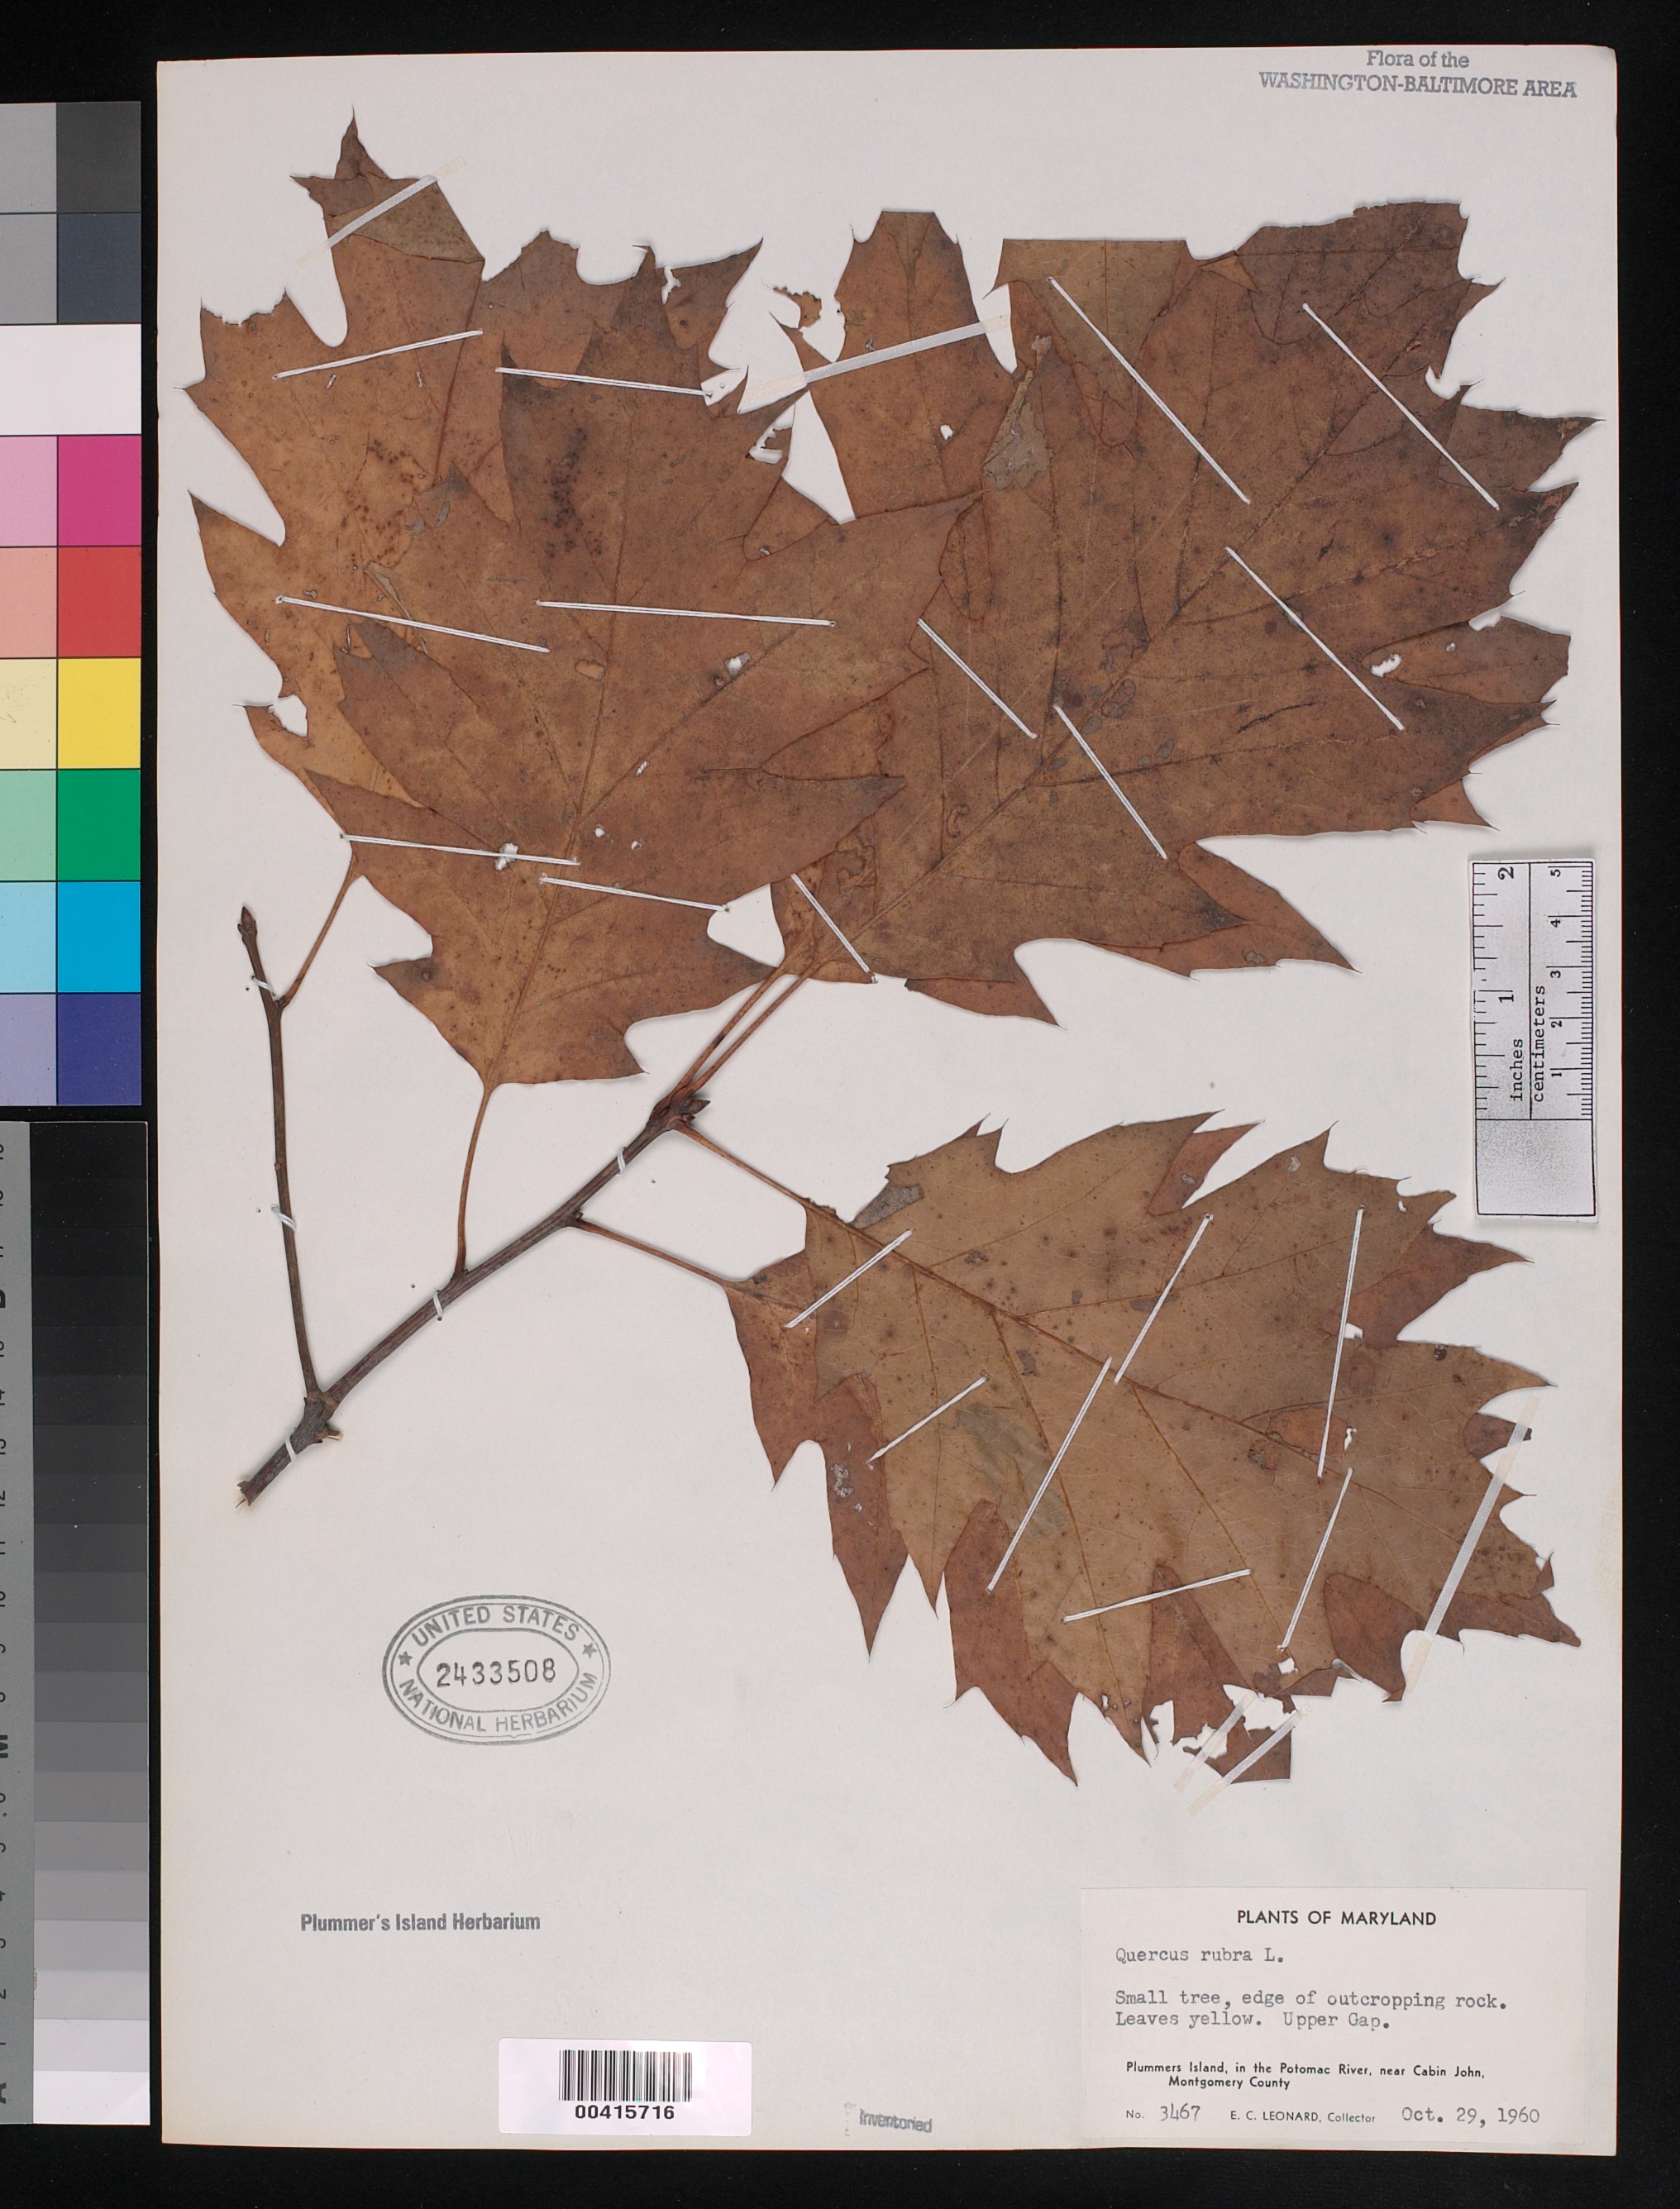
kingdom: Plantae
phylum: Tracheophyta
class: Magnoliopsida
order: Fagales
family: Fagaceae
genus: Quercus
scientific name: Quercus rubra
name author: L.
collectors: E. C. Leonard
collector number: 3467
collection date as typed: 29 Oct 1960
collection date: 1960-10-29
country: United States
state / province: Maryland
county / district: Montgomery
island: Plummers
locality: Plummer's Island; Upper Gap. Edge of outcropping rock C. & O. Canal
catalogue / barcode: US 2433508